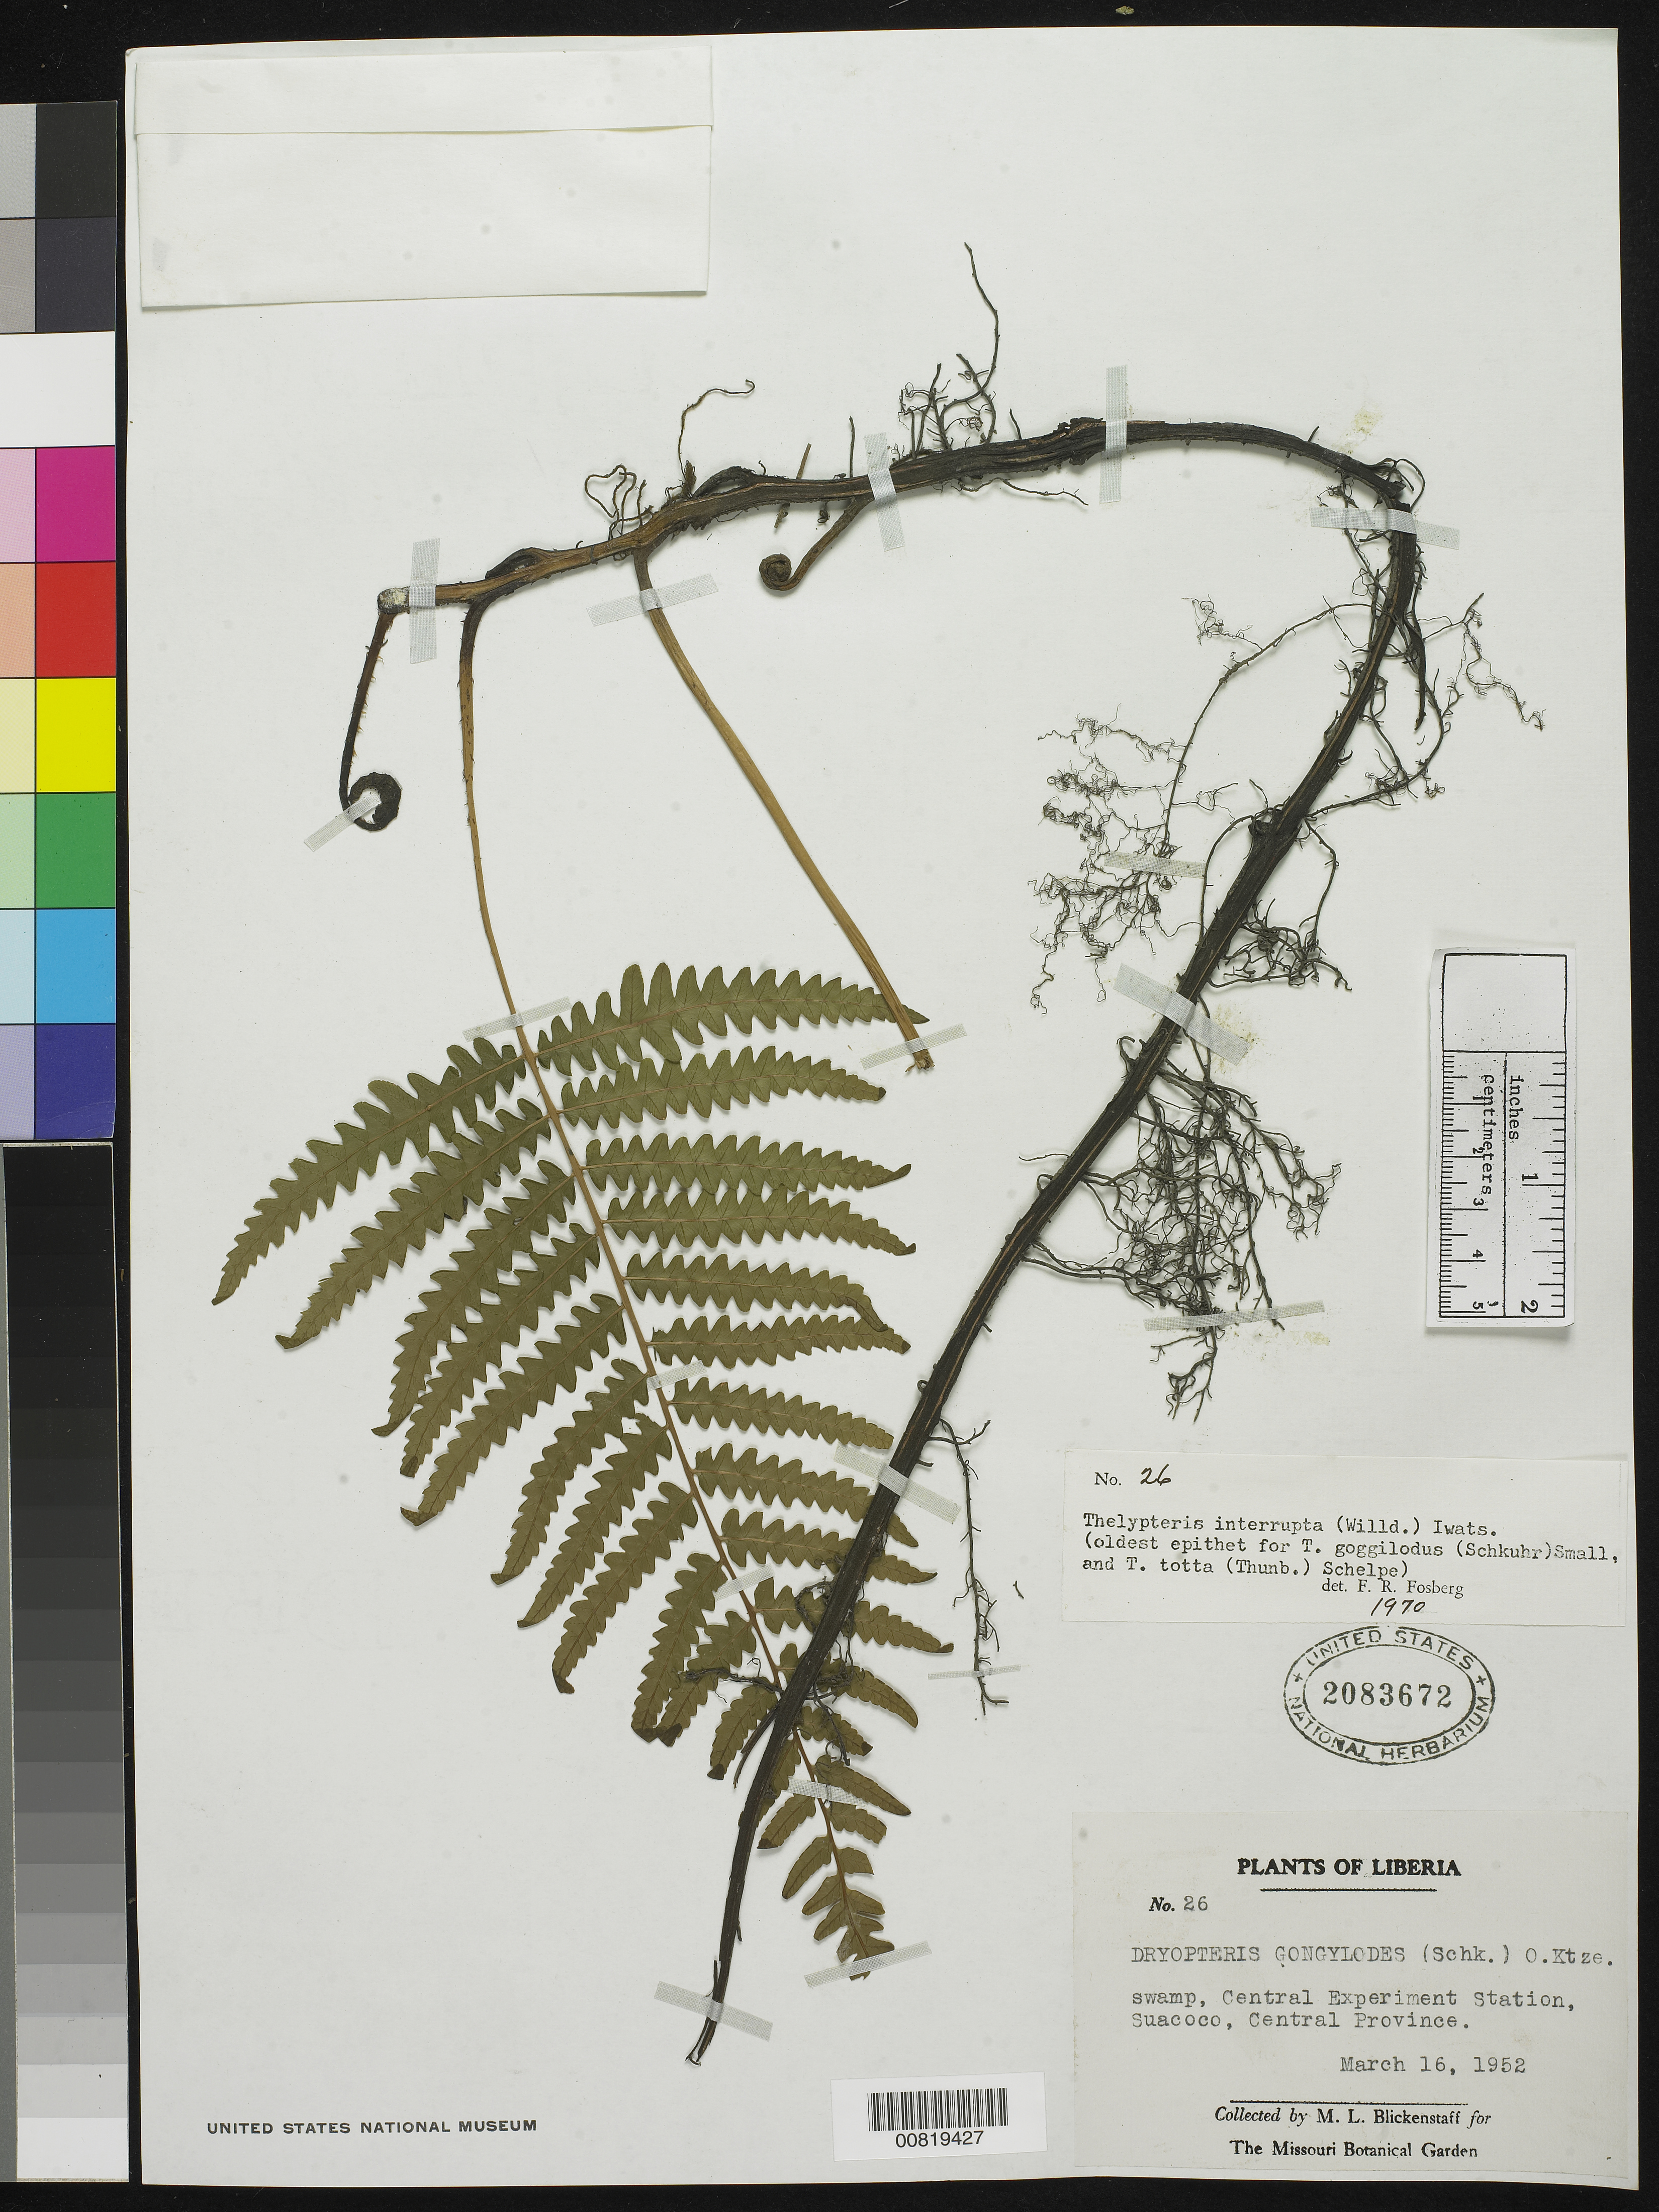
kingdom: Plantae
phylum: Tracheophyta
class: Polypodiopsida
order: Polypodiales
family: Thelypteridaceae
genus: Cyclosorus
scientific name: Cyclosorus interruptus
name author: (Willd.) H. Itô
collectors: M. Blickenstaff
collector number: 26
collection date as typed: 16 Mar 1952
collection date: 1952-03-16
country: Liberia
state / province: Bong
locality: Central Province: Suacoco, Central Experiment Station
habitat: Swamp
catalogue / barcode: US 2083672